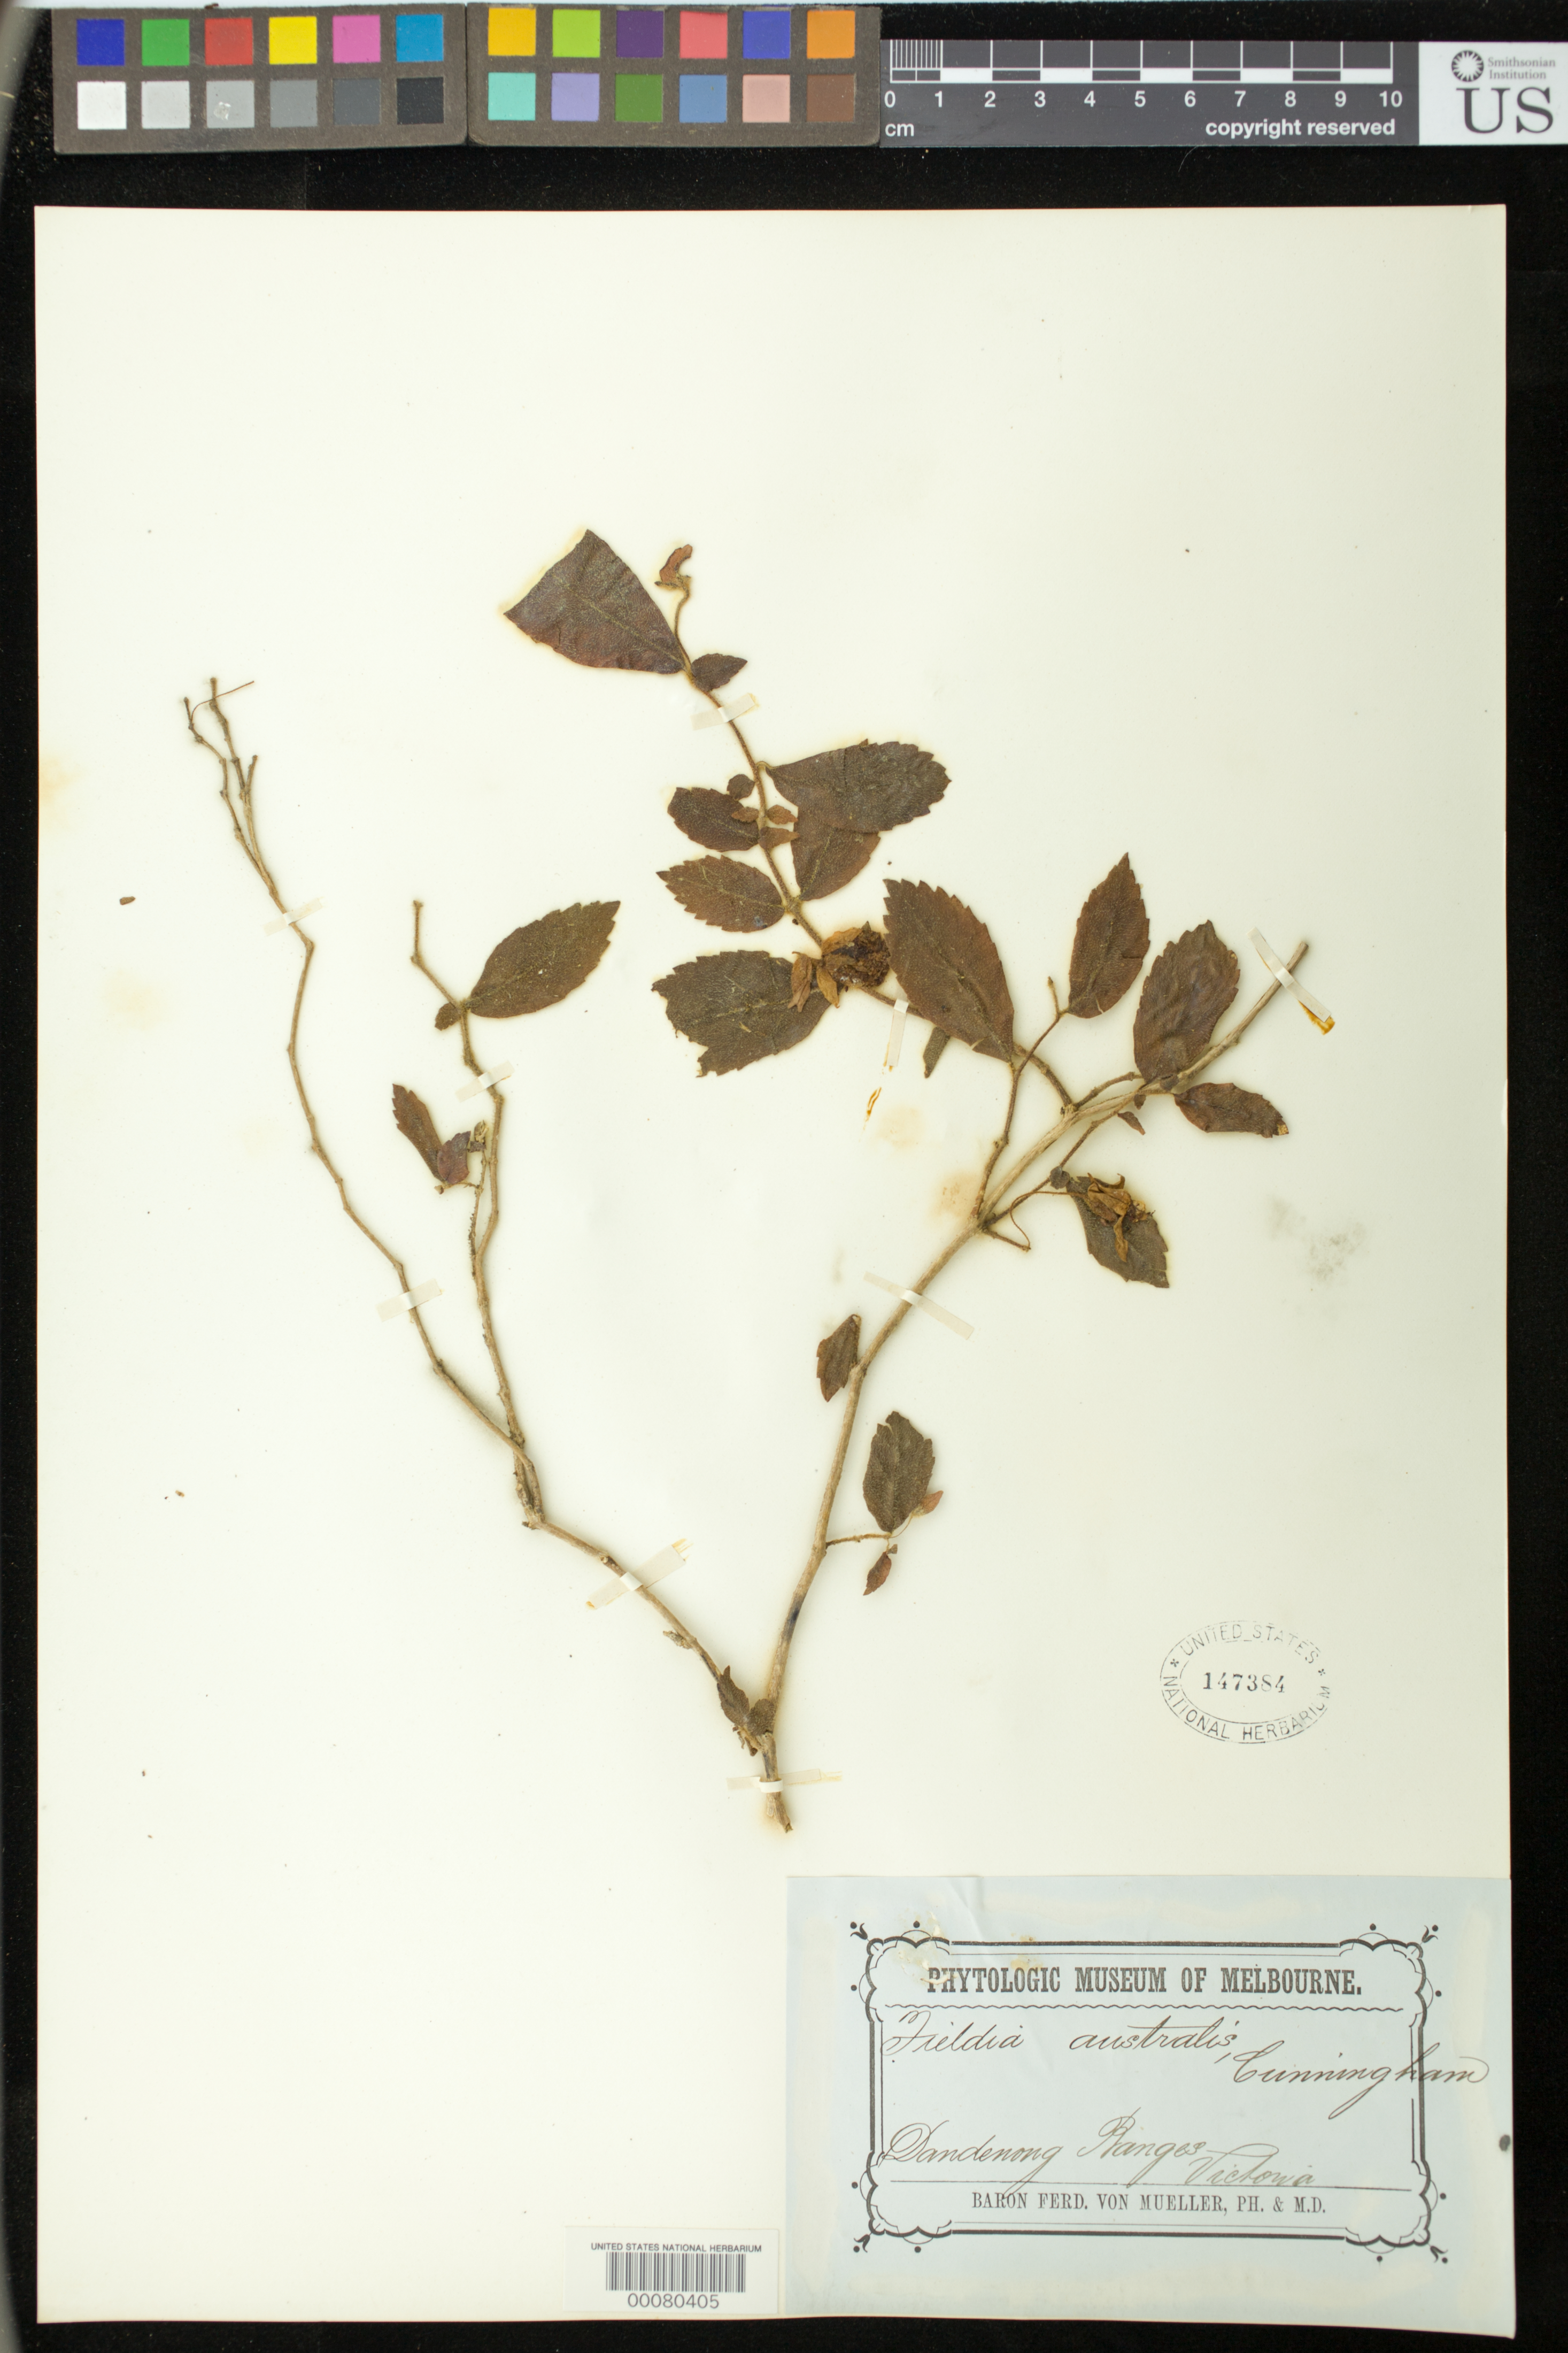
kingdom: Plantae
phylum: Tracheophyta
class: Magnoliopsida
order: Lamiales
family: Gesneriaceae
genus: Fieldia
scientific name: Fieldia australis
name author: A. Cunn.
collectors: F. Mueller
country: Australia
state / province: Victoria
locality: Dandenong ranges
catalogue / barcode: US 147384